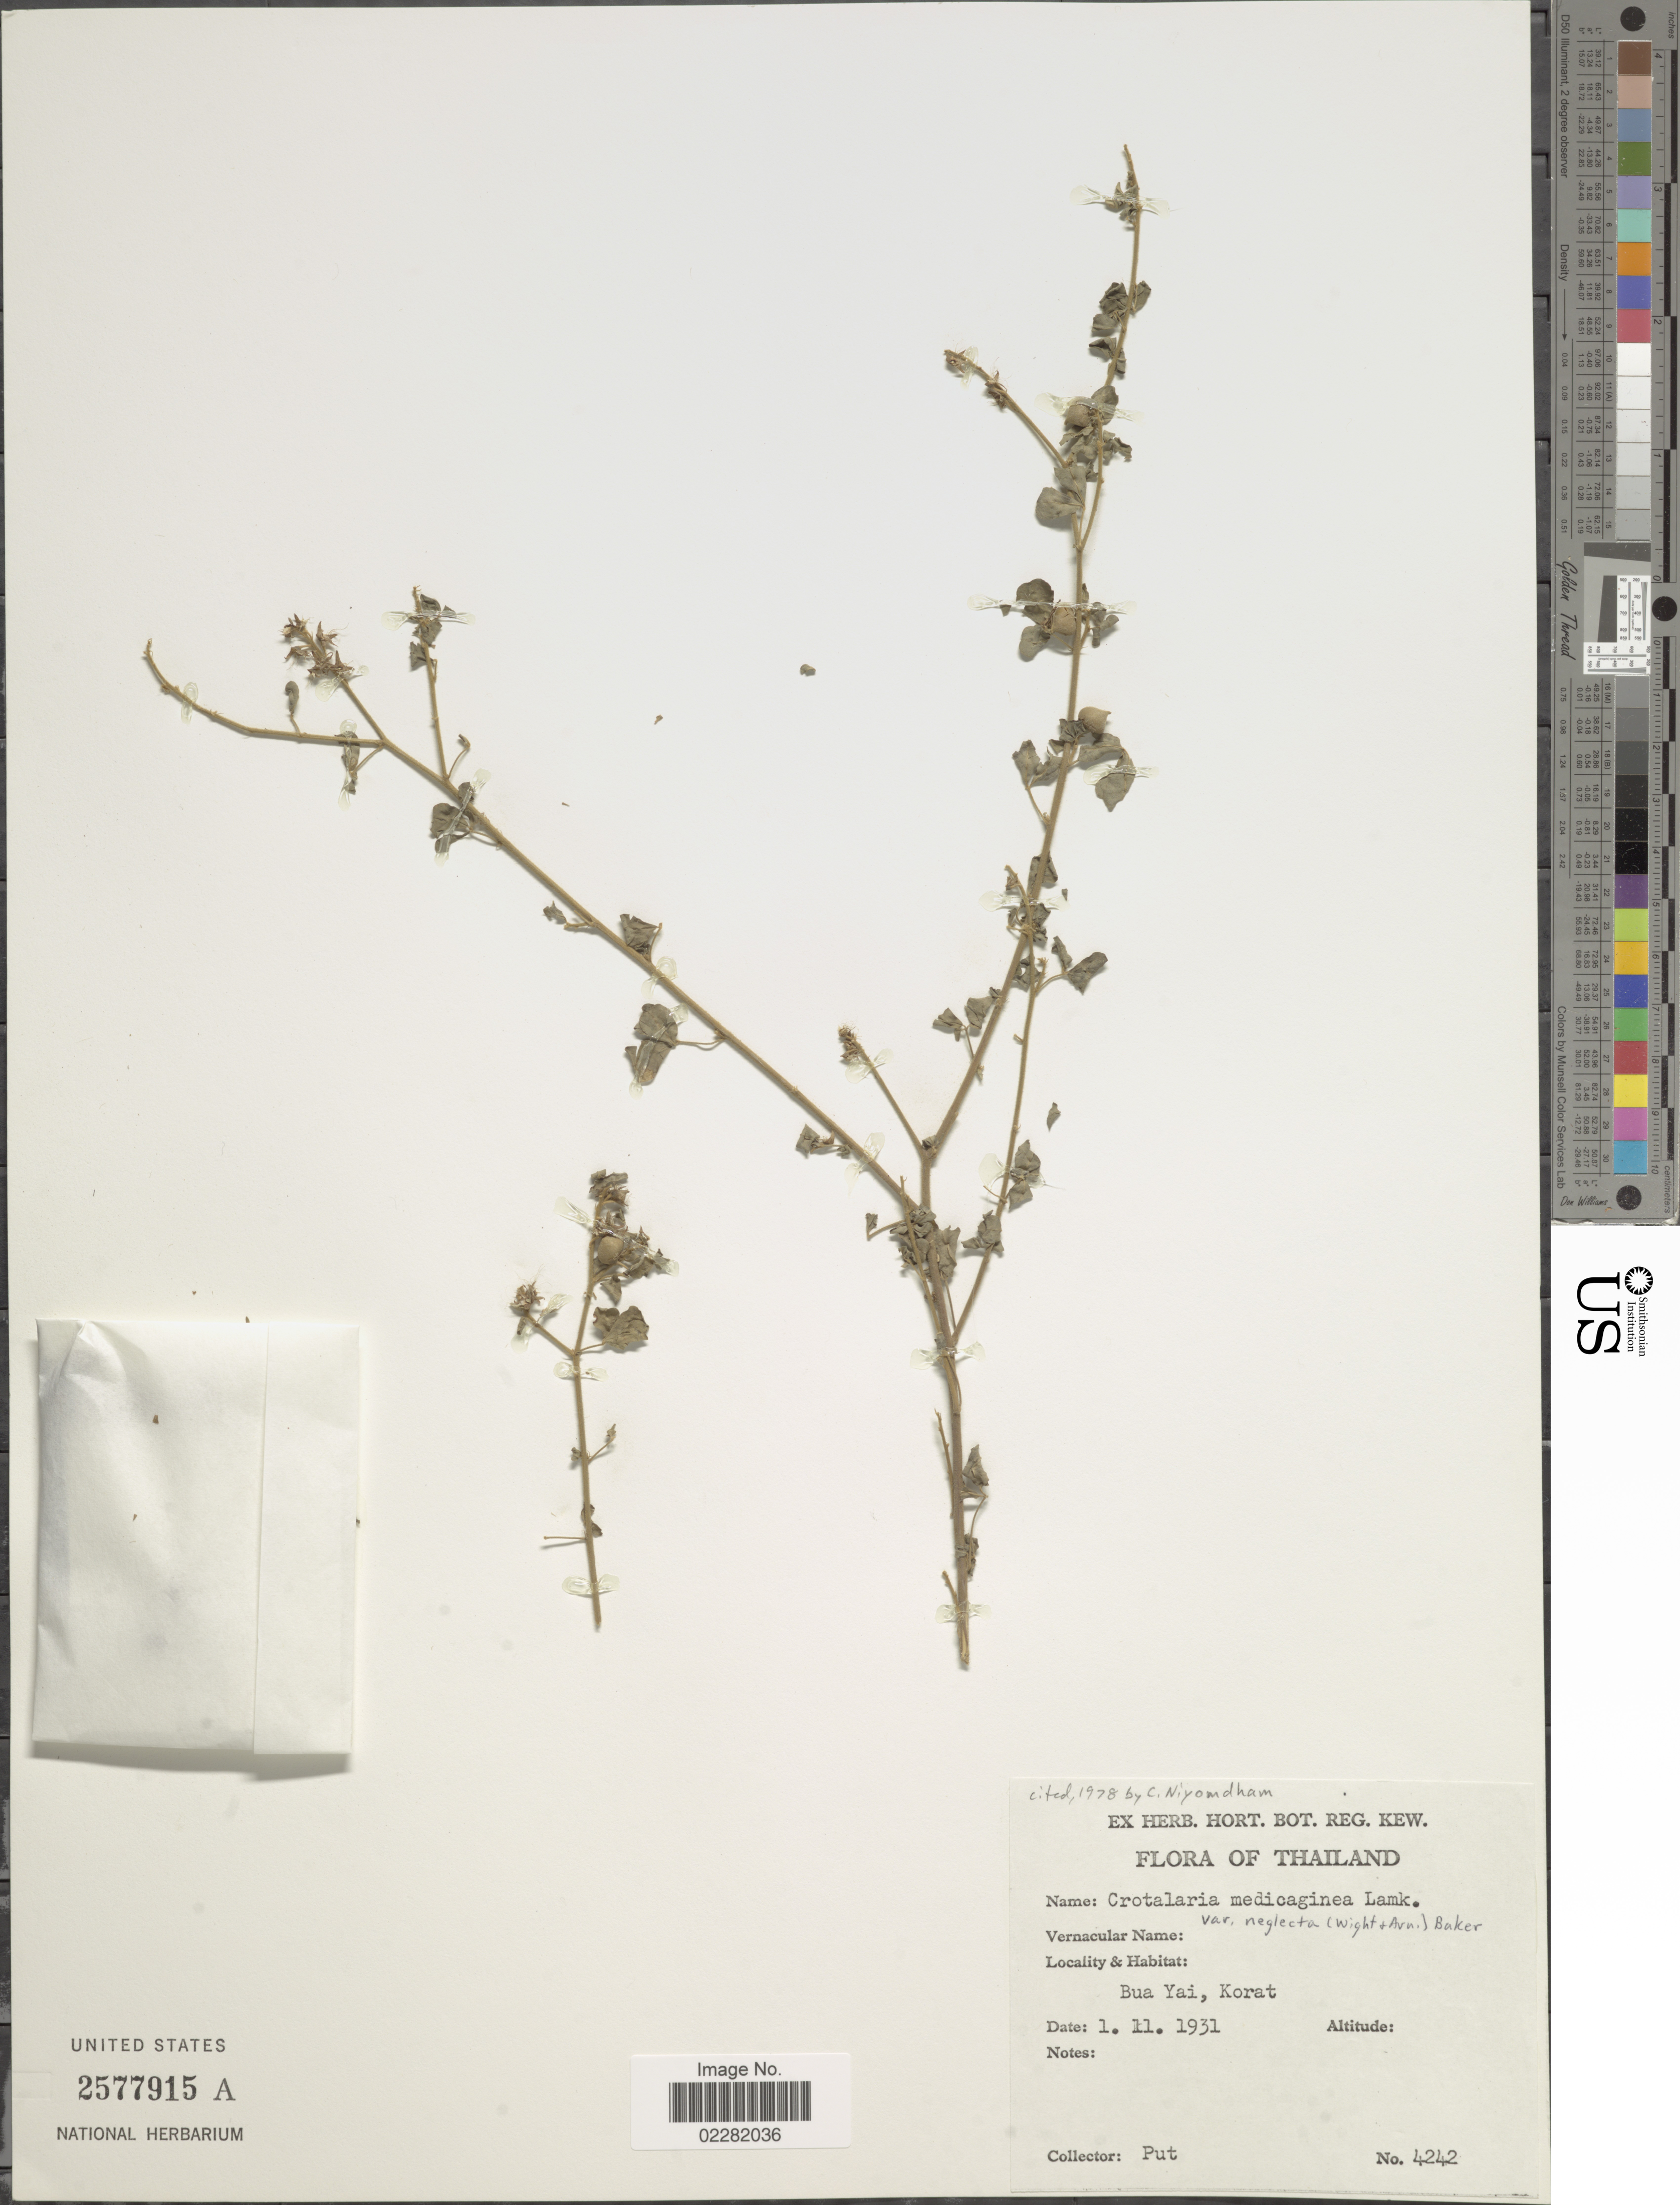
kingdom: Plantae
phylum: Tracheophyta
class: Magnoliopsida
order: Fabales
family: Fabaceae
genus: Crotalaria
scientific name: Crotalaria medicaginea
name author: Lam.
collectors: -. Put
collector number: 4242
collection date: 1931-11-01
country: Thailand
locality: Bua Yai, Korat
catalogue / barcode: US 2577915A